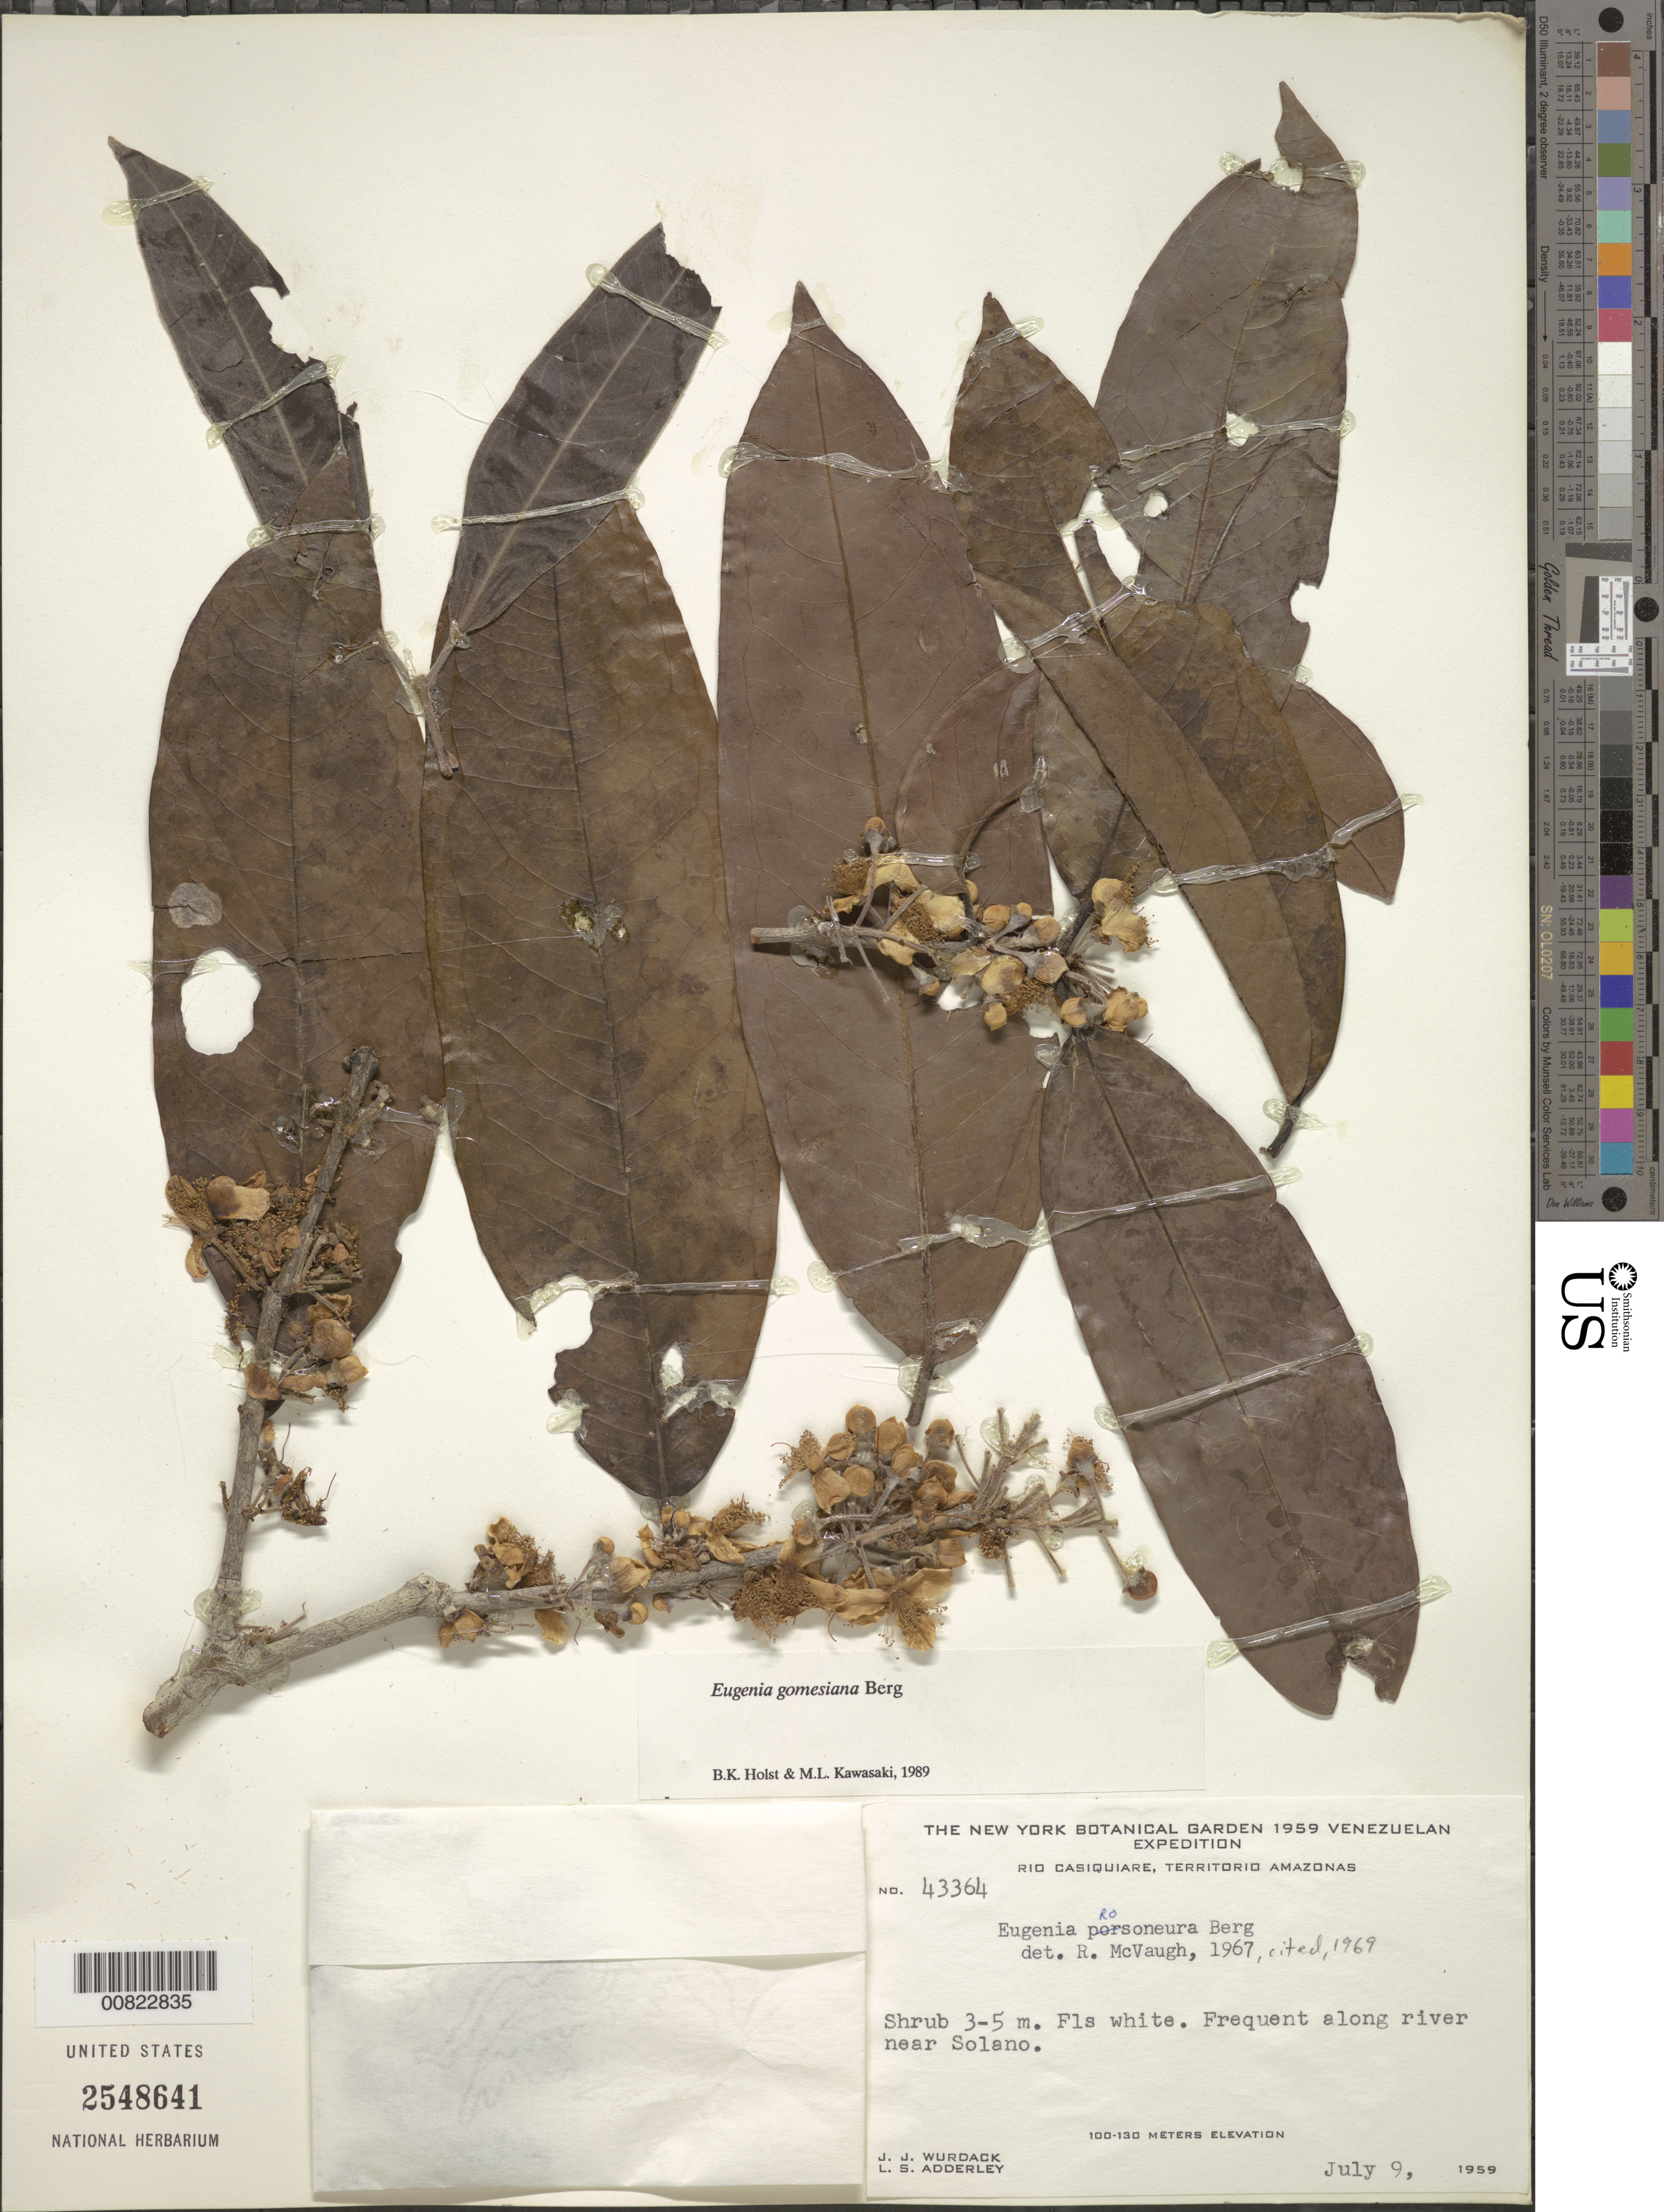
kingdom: Plantae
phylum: Tracheophyta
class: Magnoliopsida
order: Myrtales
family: Myrtaceae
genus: Eugenia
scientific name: Eugenia gomesiana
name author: O. Berg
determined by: Holst, Bruce K.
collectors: J. J. Wurdack & L. S. Adderley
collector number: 43364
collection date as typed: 9-Jul-59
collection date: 1959-07-09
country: Venezuela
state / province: Amazonas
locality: Río Casiquiare, near Solano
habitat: Along river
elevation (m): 100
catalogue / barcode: US 2548641